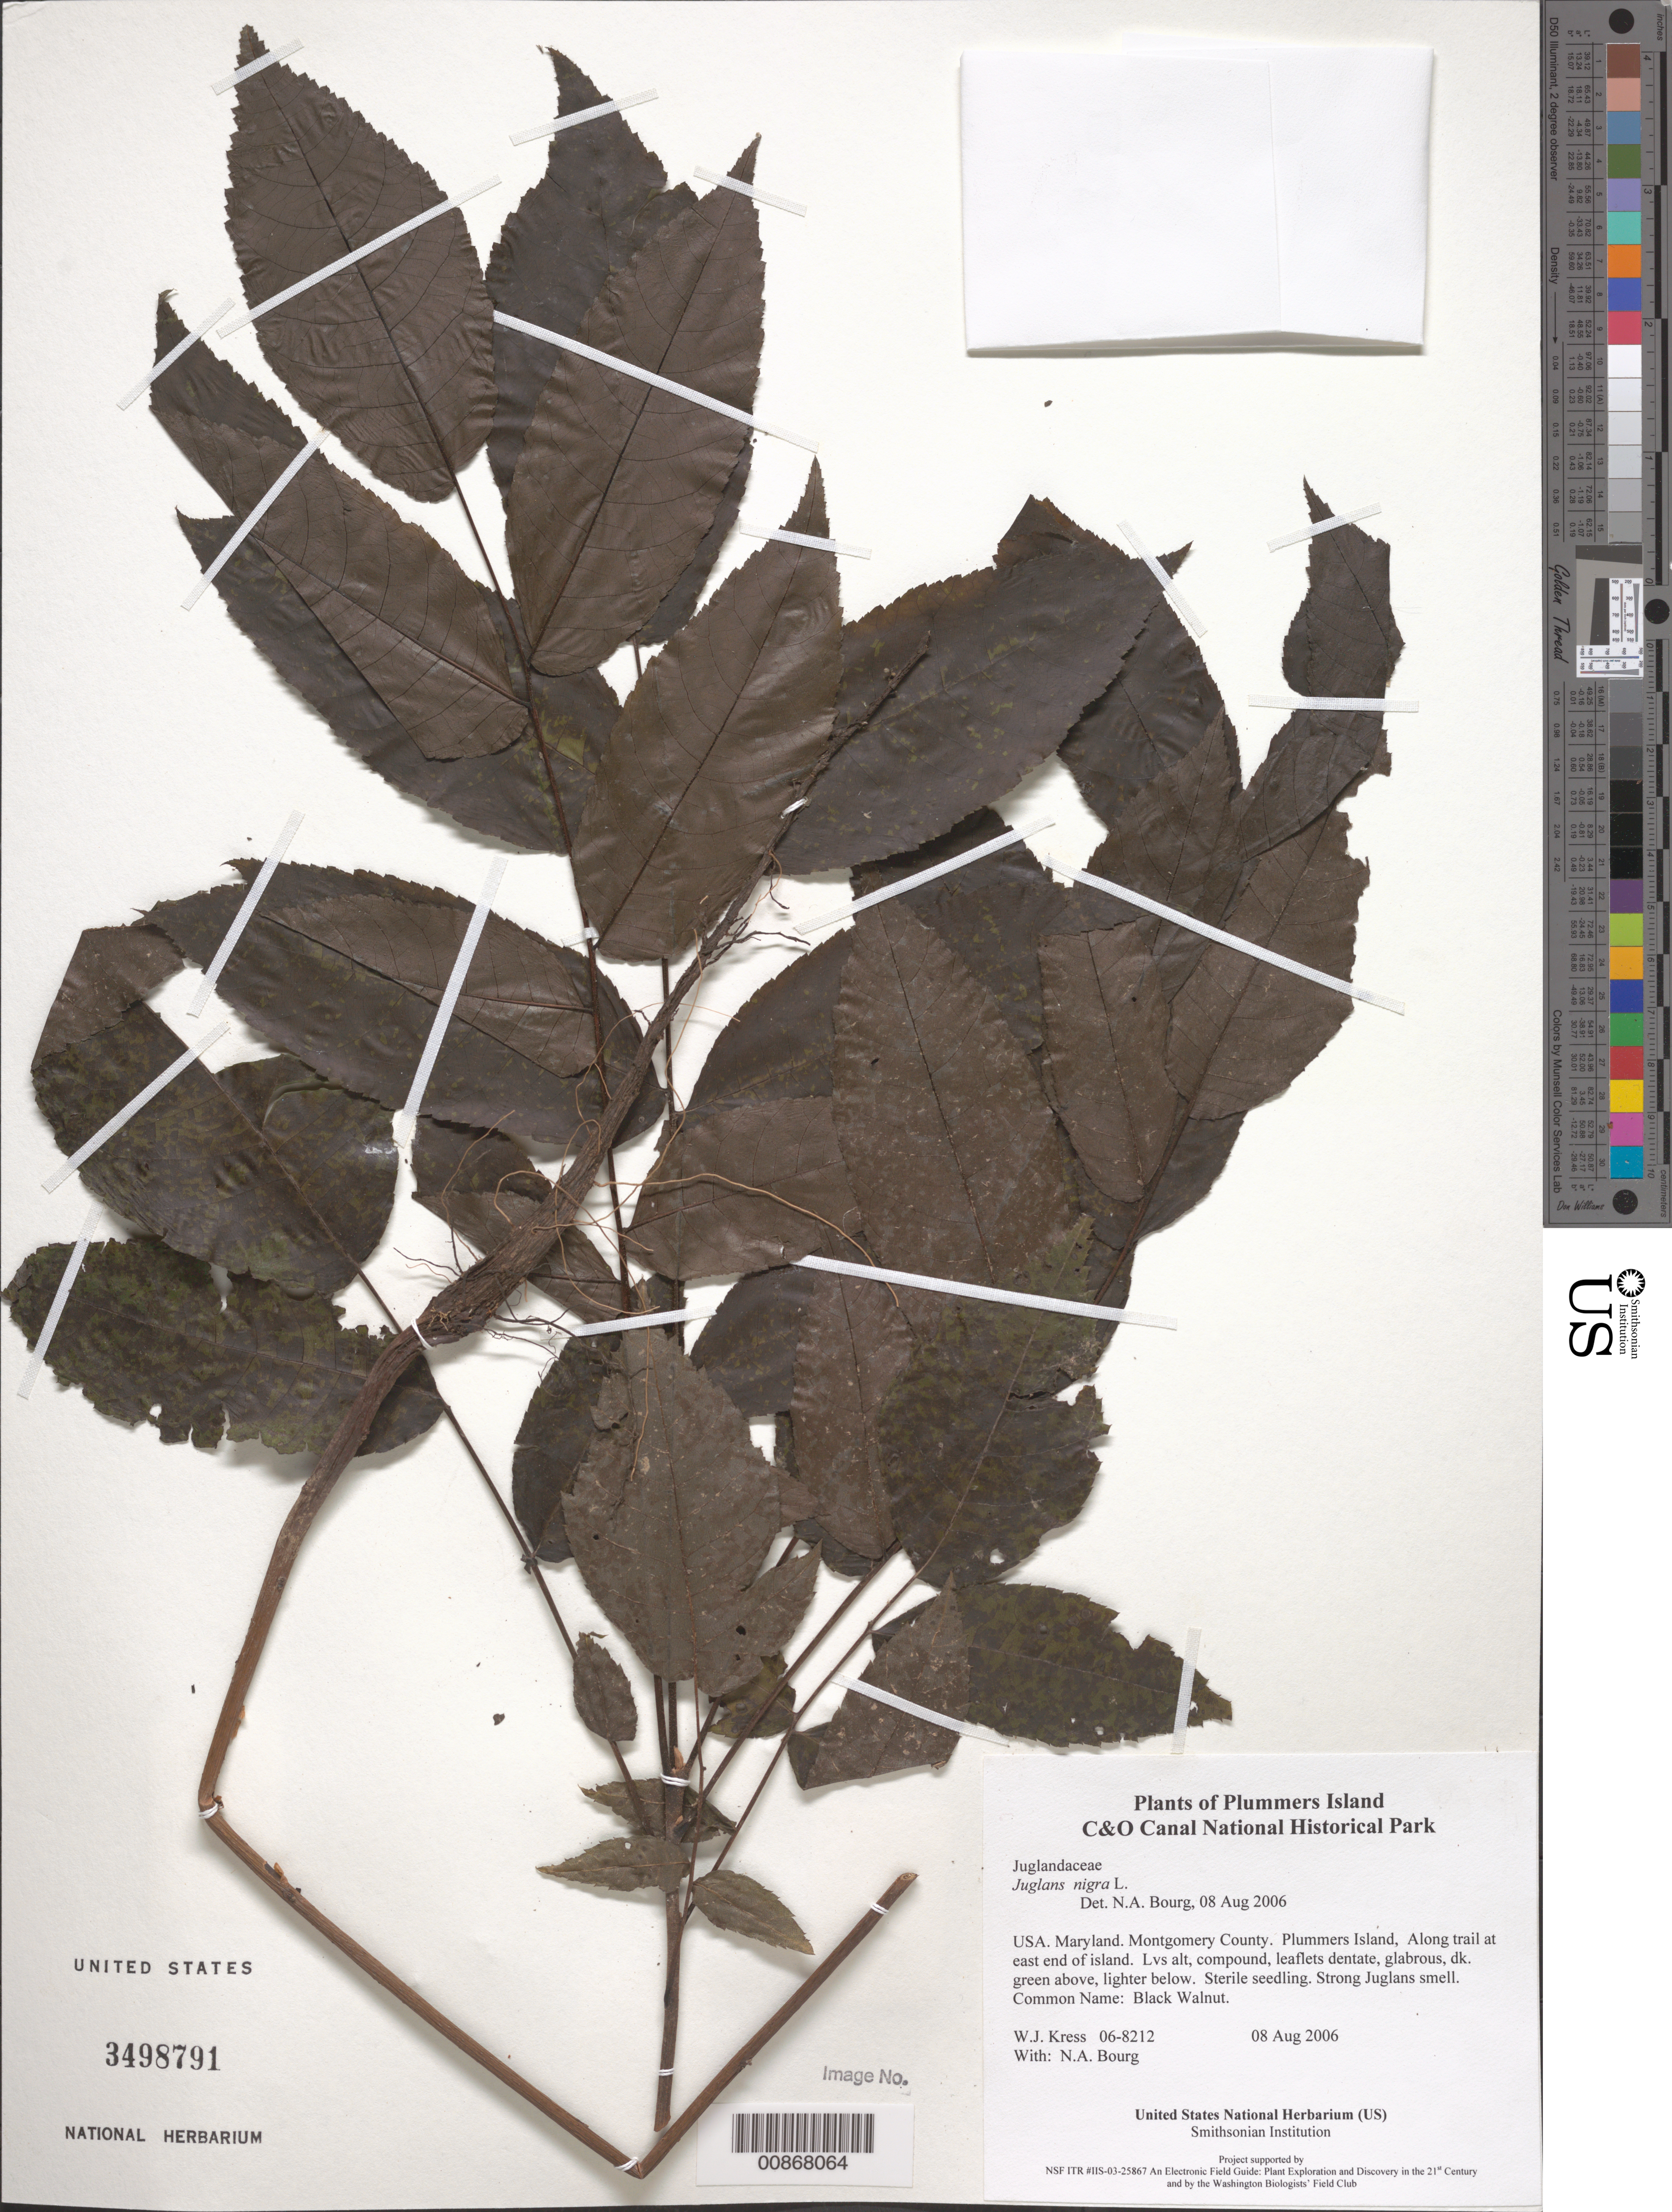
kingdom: Plantae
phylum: Tracheophyta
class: Magnoliopsida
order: Fagales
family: Juglandaceae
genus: Juglans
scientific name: Juglans nigra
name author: L.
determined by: Bourg, N. A.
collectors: W. J. Kress & N. A. Bourg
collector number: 06-8212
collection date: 2006-08-08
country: United States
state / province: Maryland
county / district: Montgomery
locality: Chesapeake and Ohio Canal National Historical Park, Plummers Island, Along trail at east end of island.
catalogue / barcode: US 3498791